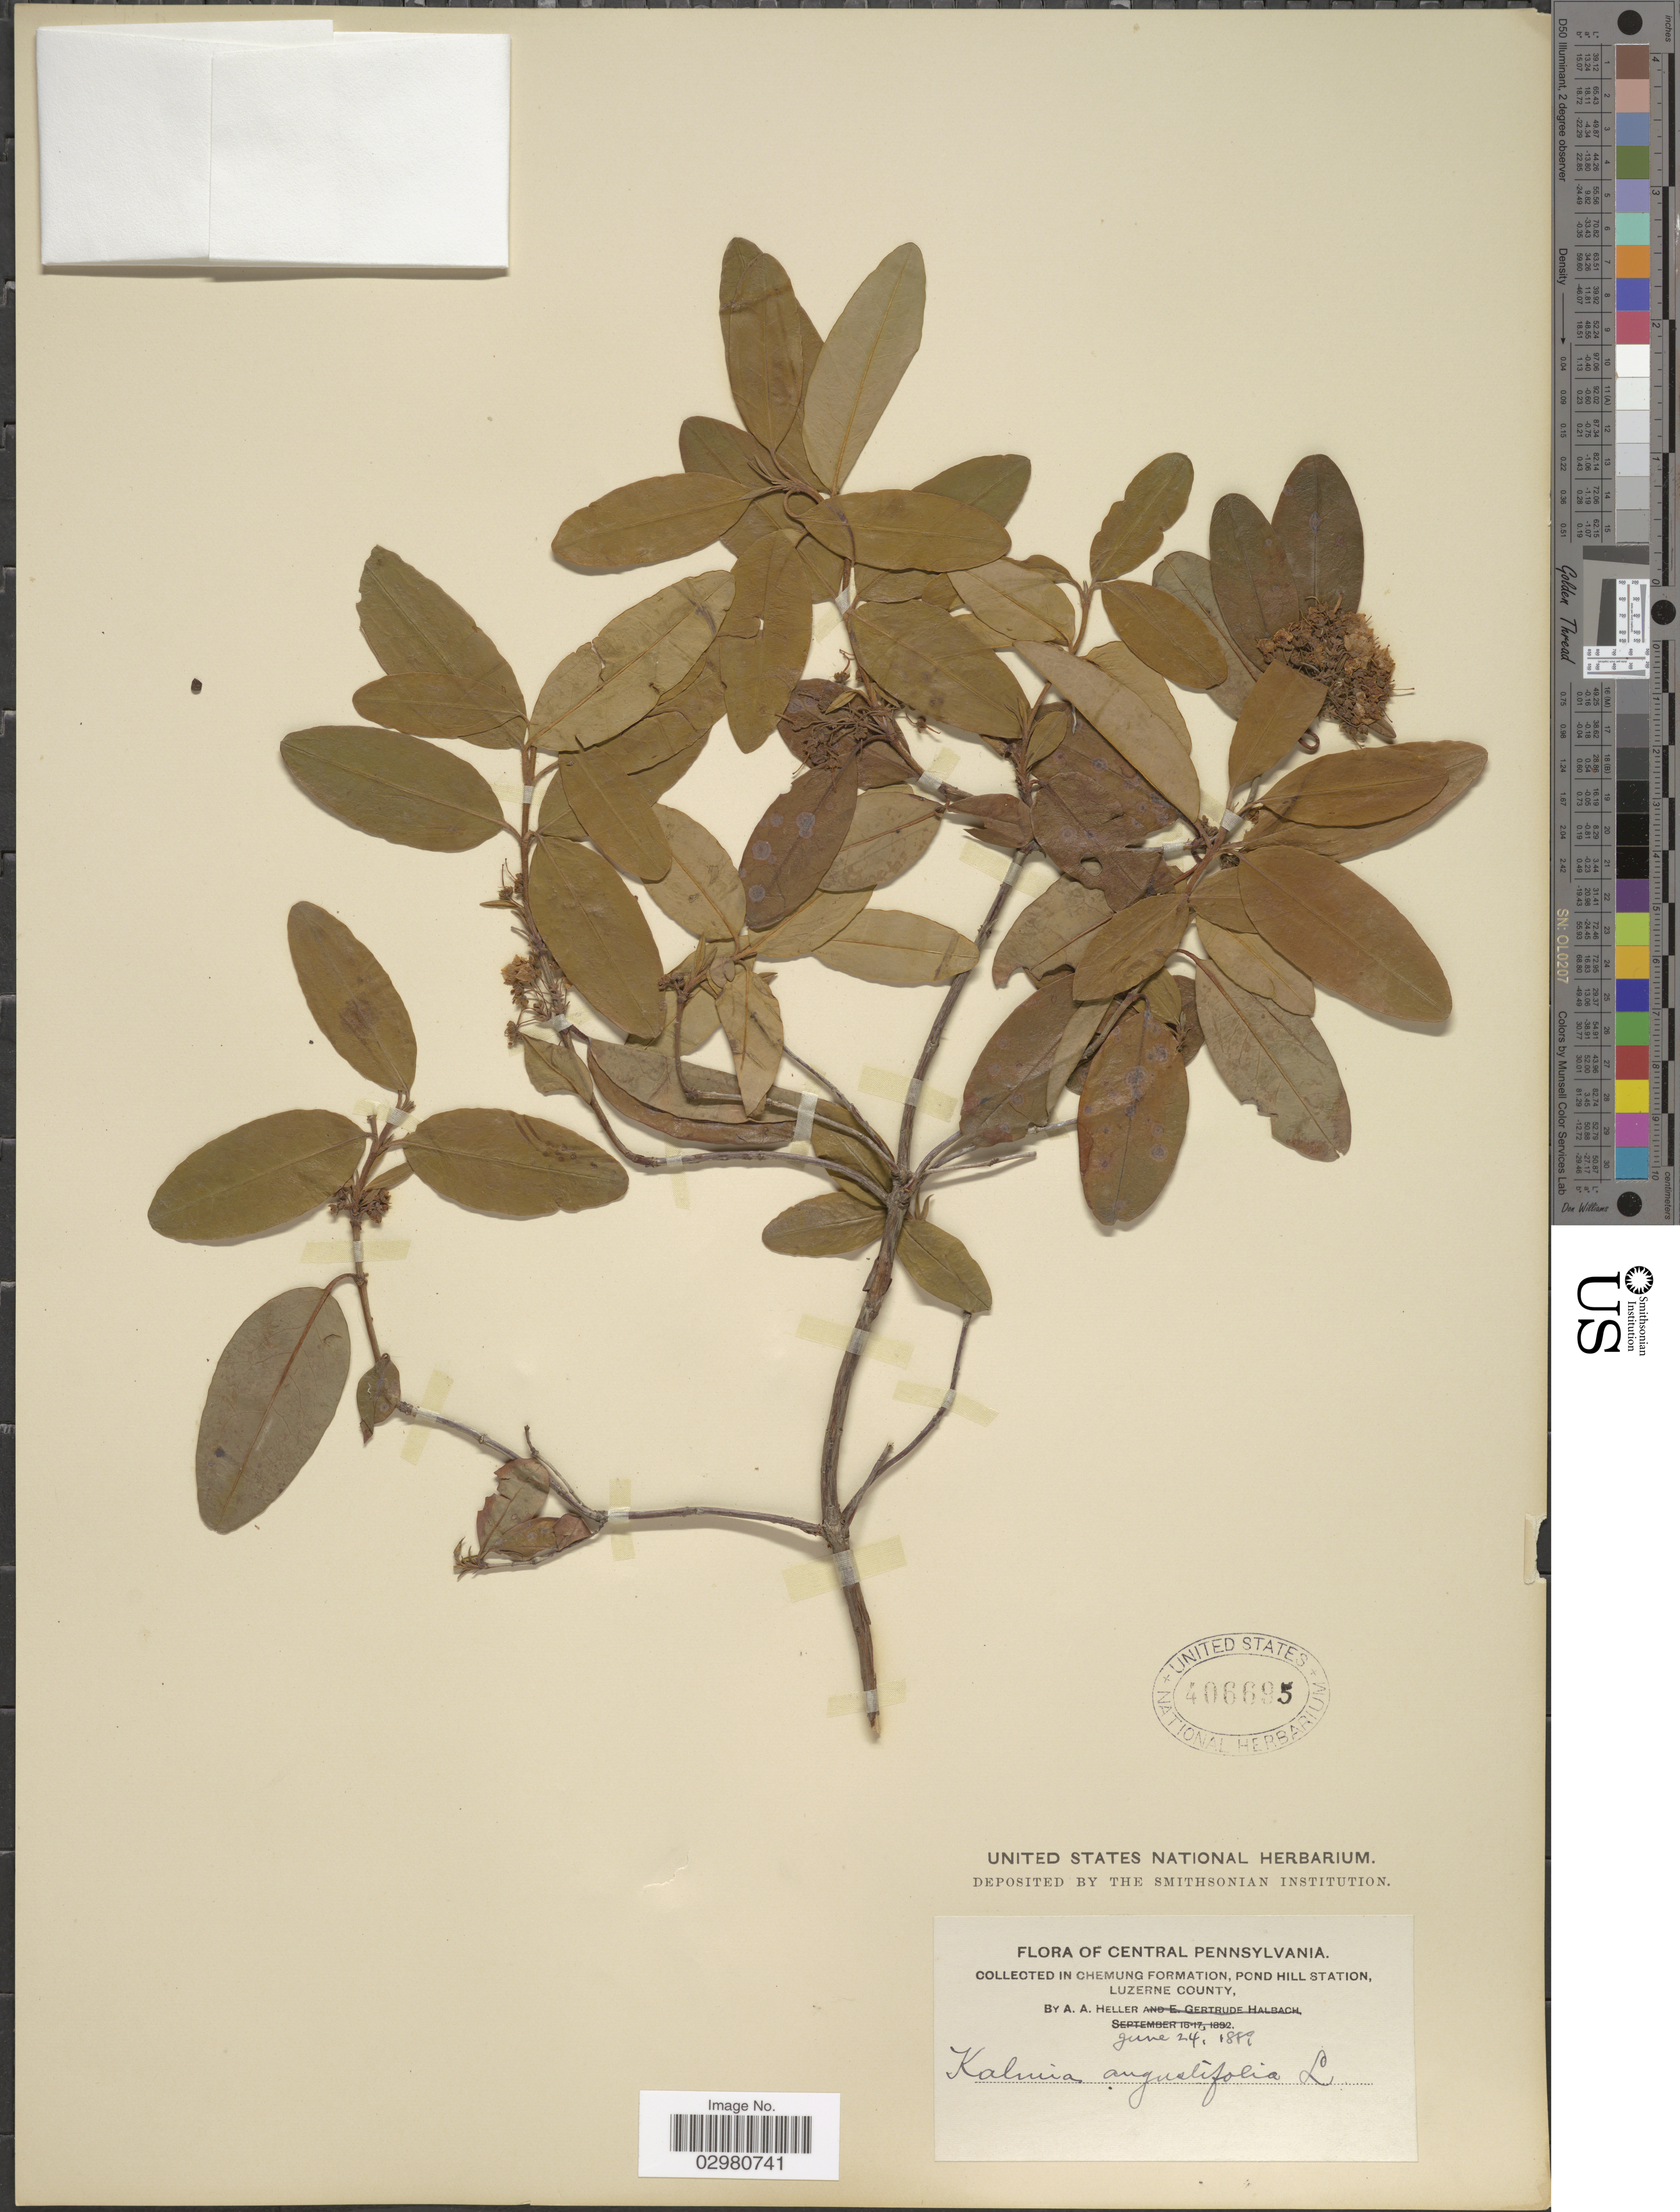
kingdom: Plantae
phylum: Tracheophyta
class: Magnoliopsida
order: Ericales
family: Ericaceae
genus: Kalmia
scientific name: Kalmia angustifolia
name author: L.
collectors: A. A. Heller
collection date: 1889-06-24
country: United States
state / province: Pennsylvania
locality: Central Pennsylvania. In Chemung Formation, Pond Hill Station, Luzerne County.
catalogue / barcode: US 406695